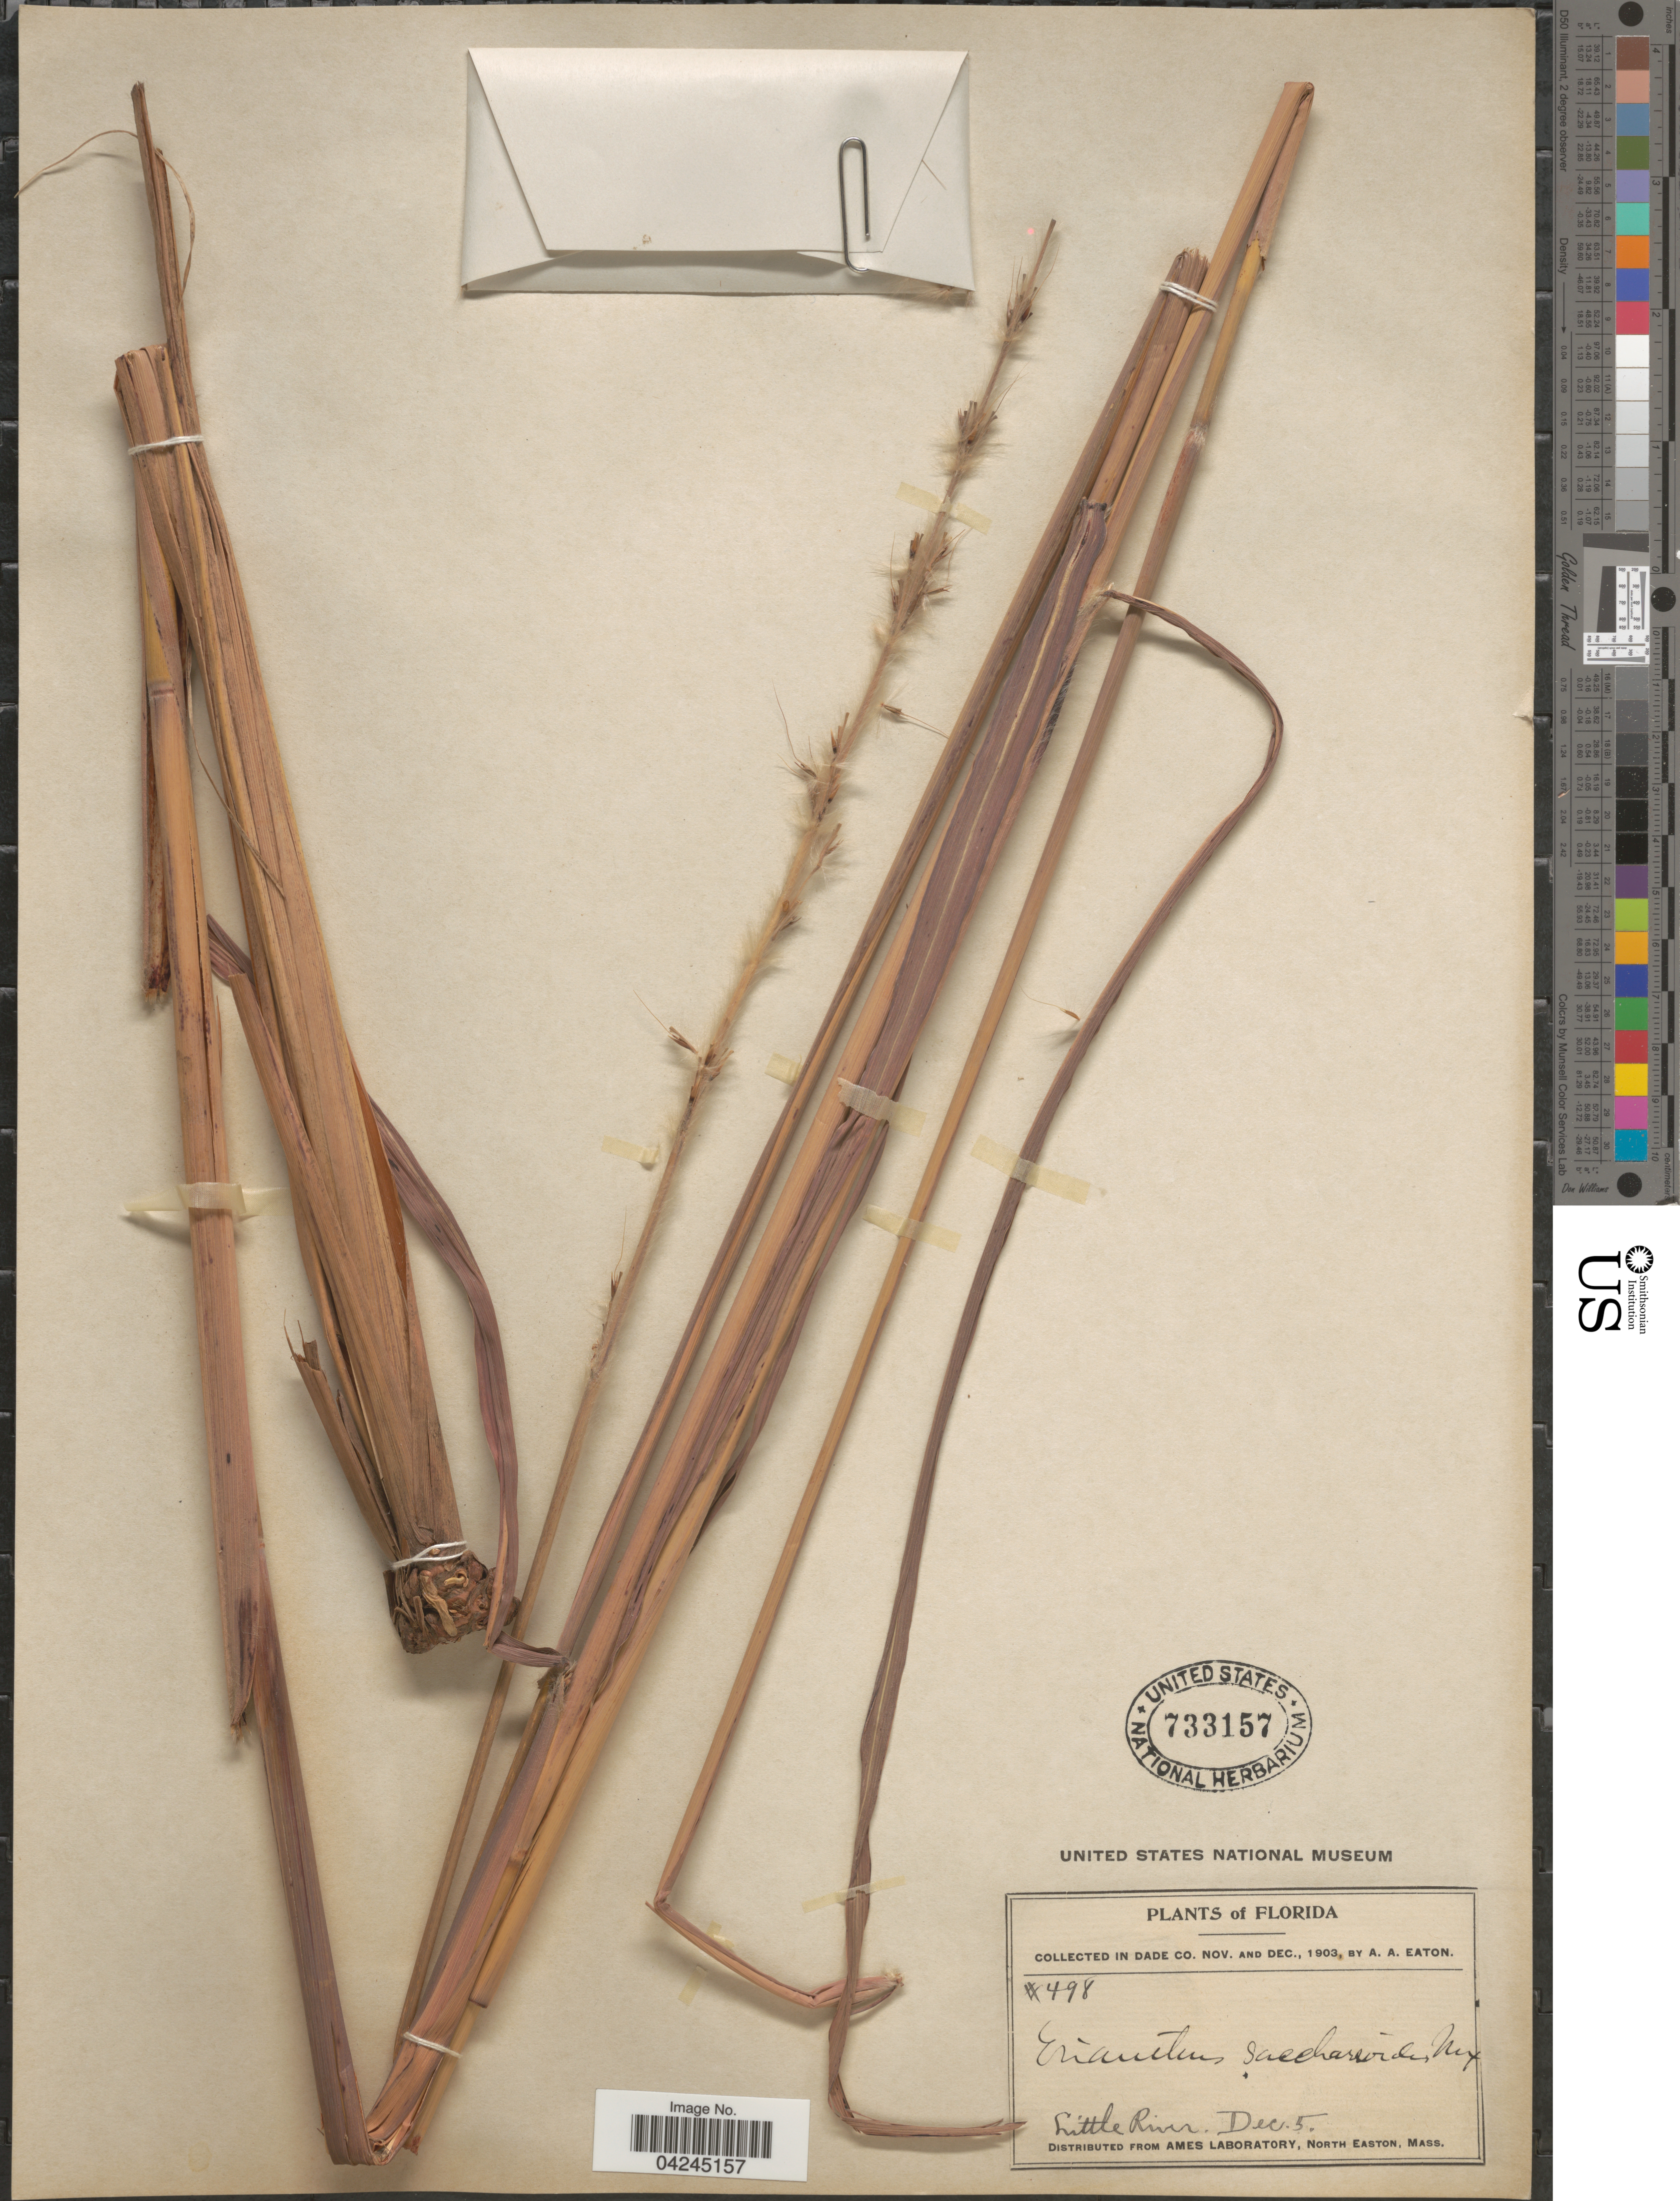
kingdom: Plantae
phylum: Tracheophyta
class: Liliopsida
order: Poales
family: Poaceae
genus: Erianthus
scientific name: Erianthus giganteus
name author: (Walter) P. Beauv.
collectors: A. A. Eaton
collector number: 498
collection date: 1903-12-05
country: United States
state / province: Florida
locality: In Dade Co. Little River.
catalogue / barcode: US 733157